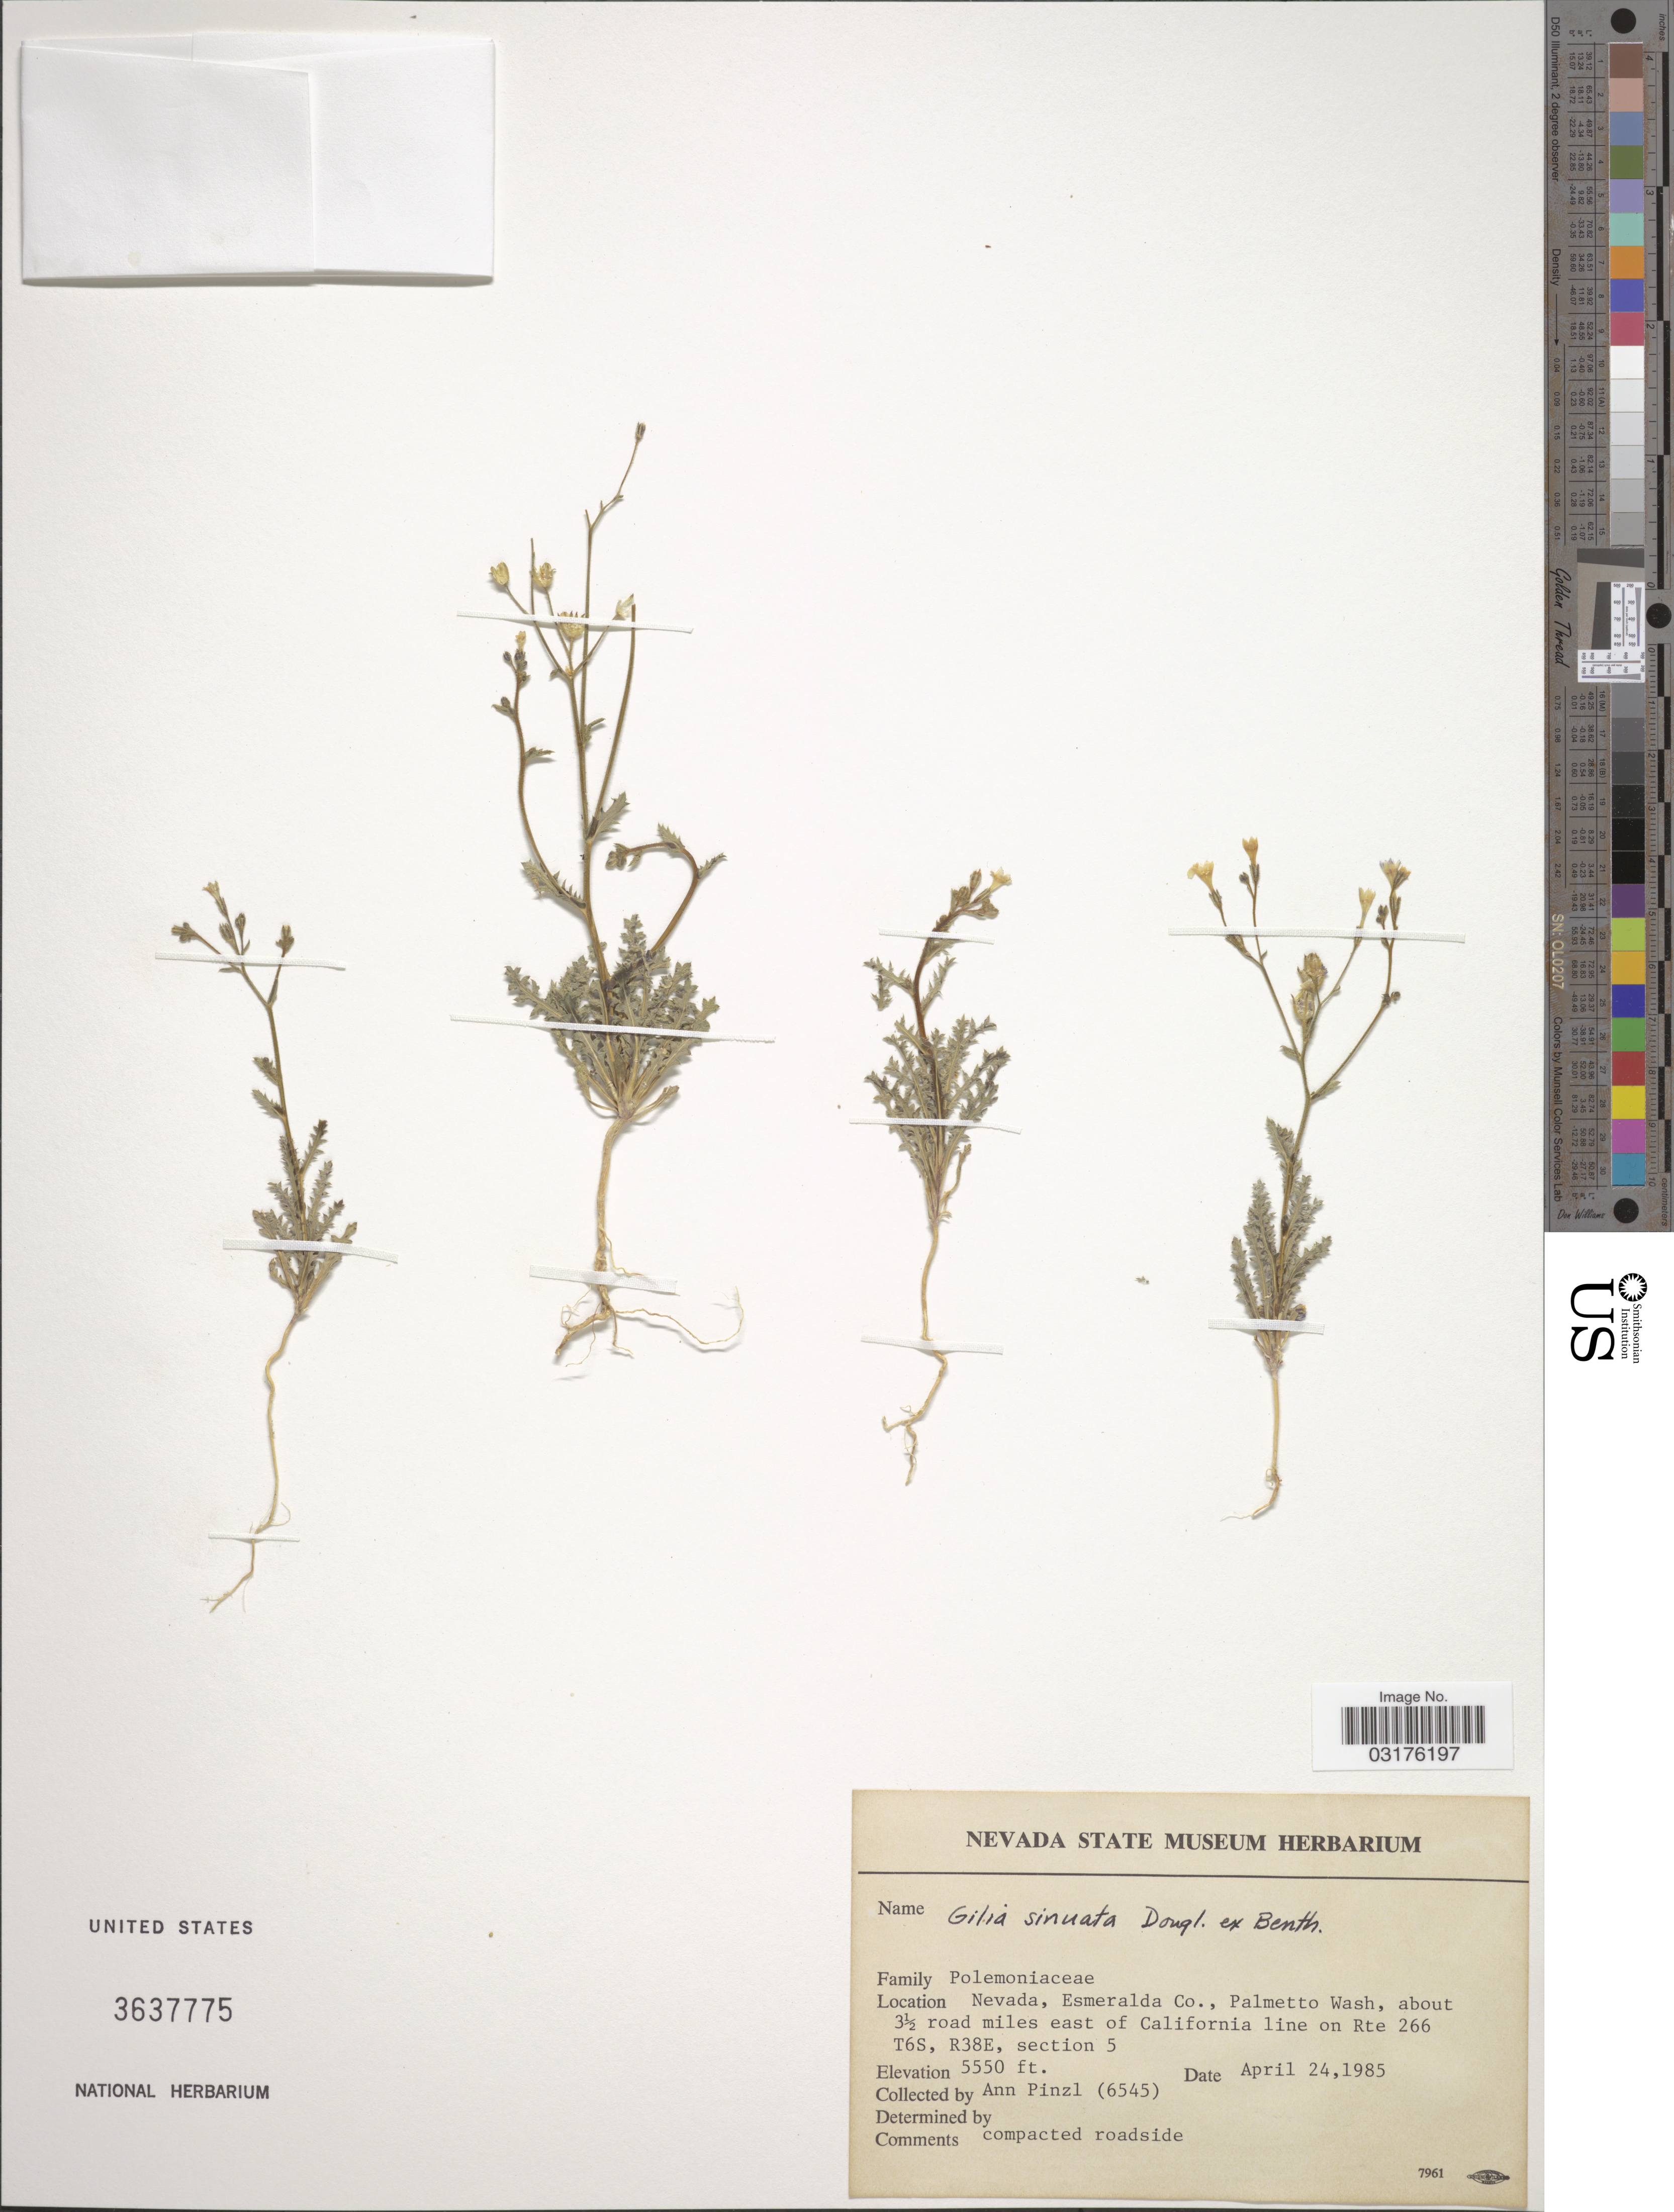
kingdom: Plantae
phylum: Tracheophyta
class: Magnoliopsida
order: Ericales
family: Polemoniaceae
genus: Gilia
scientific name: Gilia sinuata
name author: Douglas ex Benth.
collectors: A. Pinzl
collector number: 6545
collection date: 1985-04-24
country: United States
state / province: Nevada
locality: Esmeralda Co., Palmetto Wash, about 3½ road miles east of California line on Rte 266 T6S, R38E, section 5.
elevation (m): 1692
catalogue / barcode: US 3637775